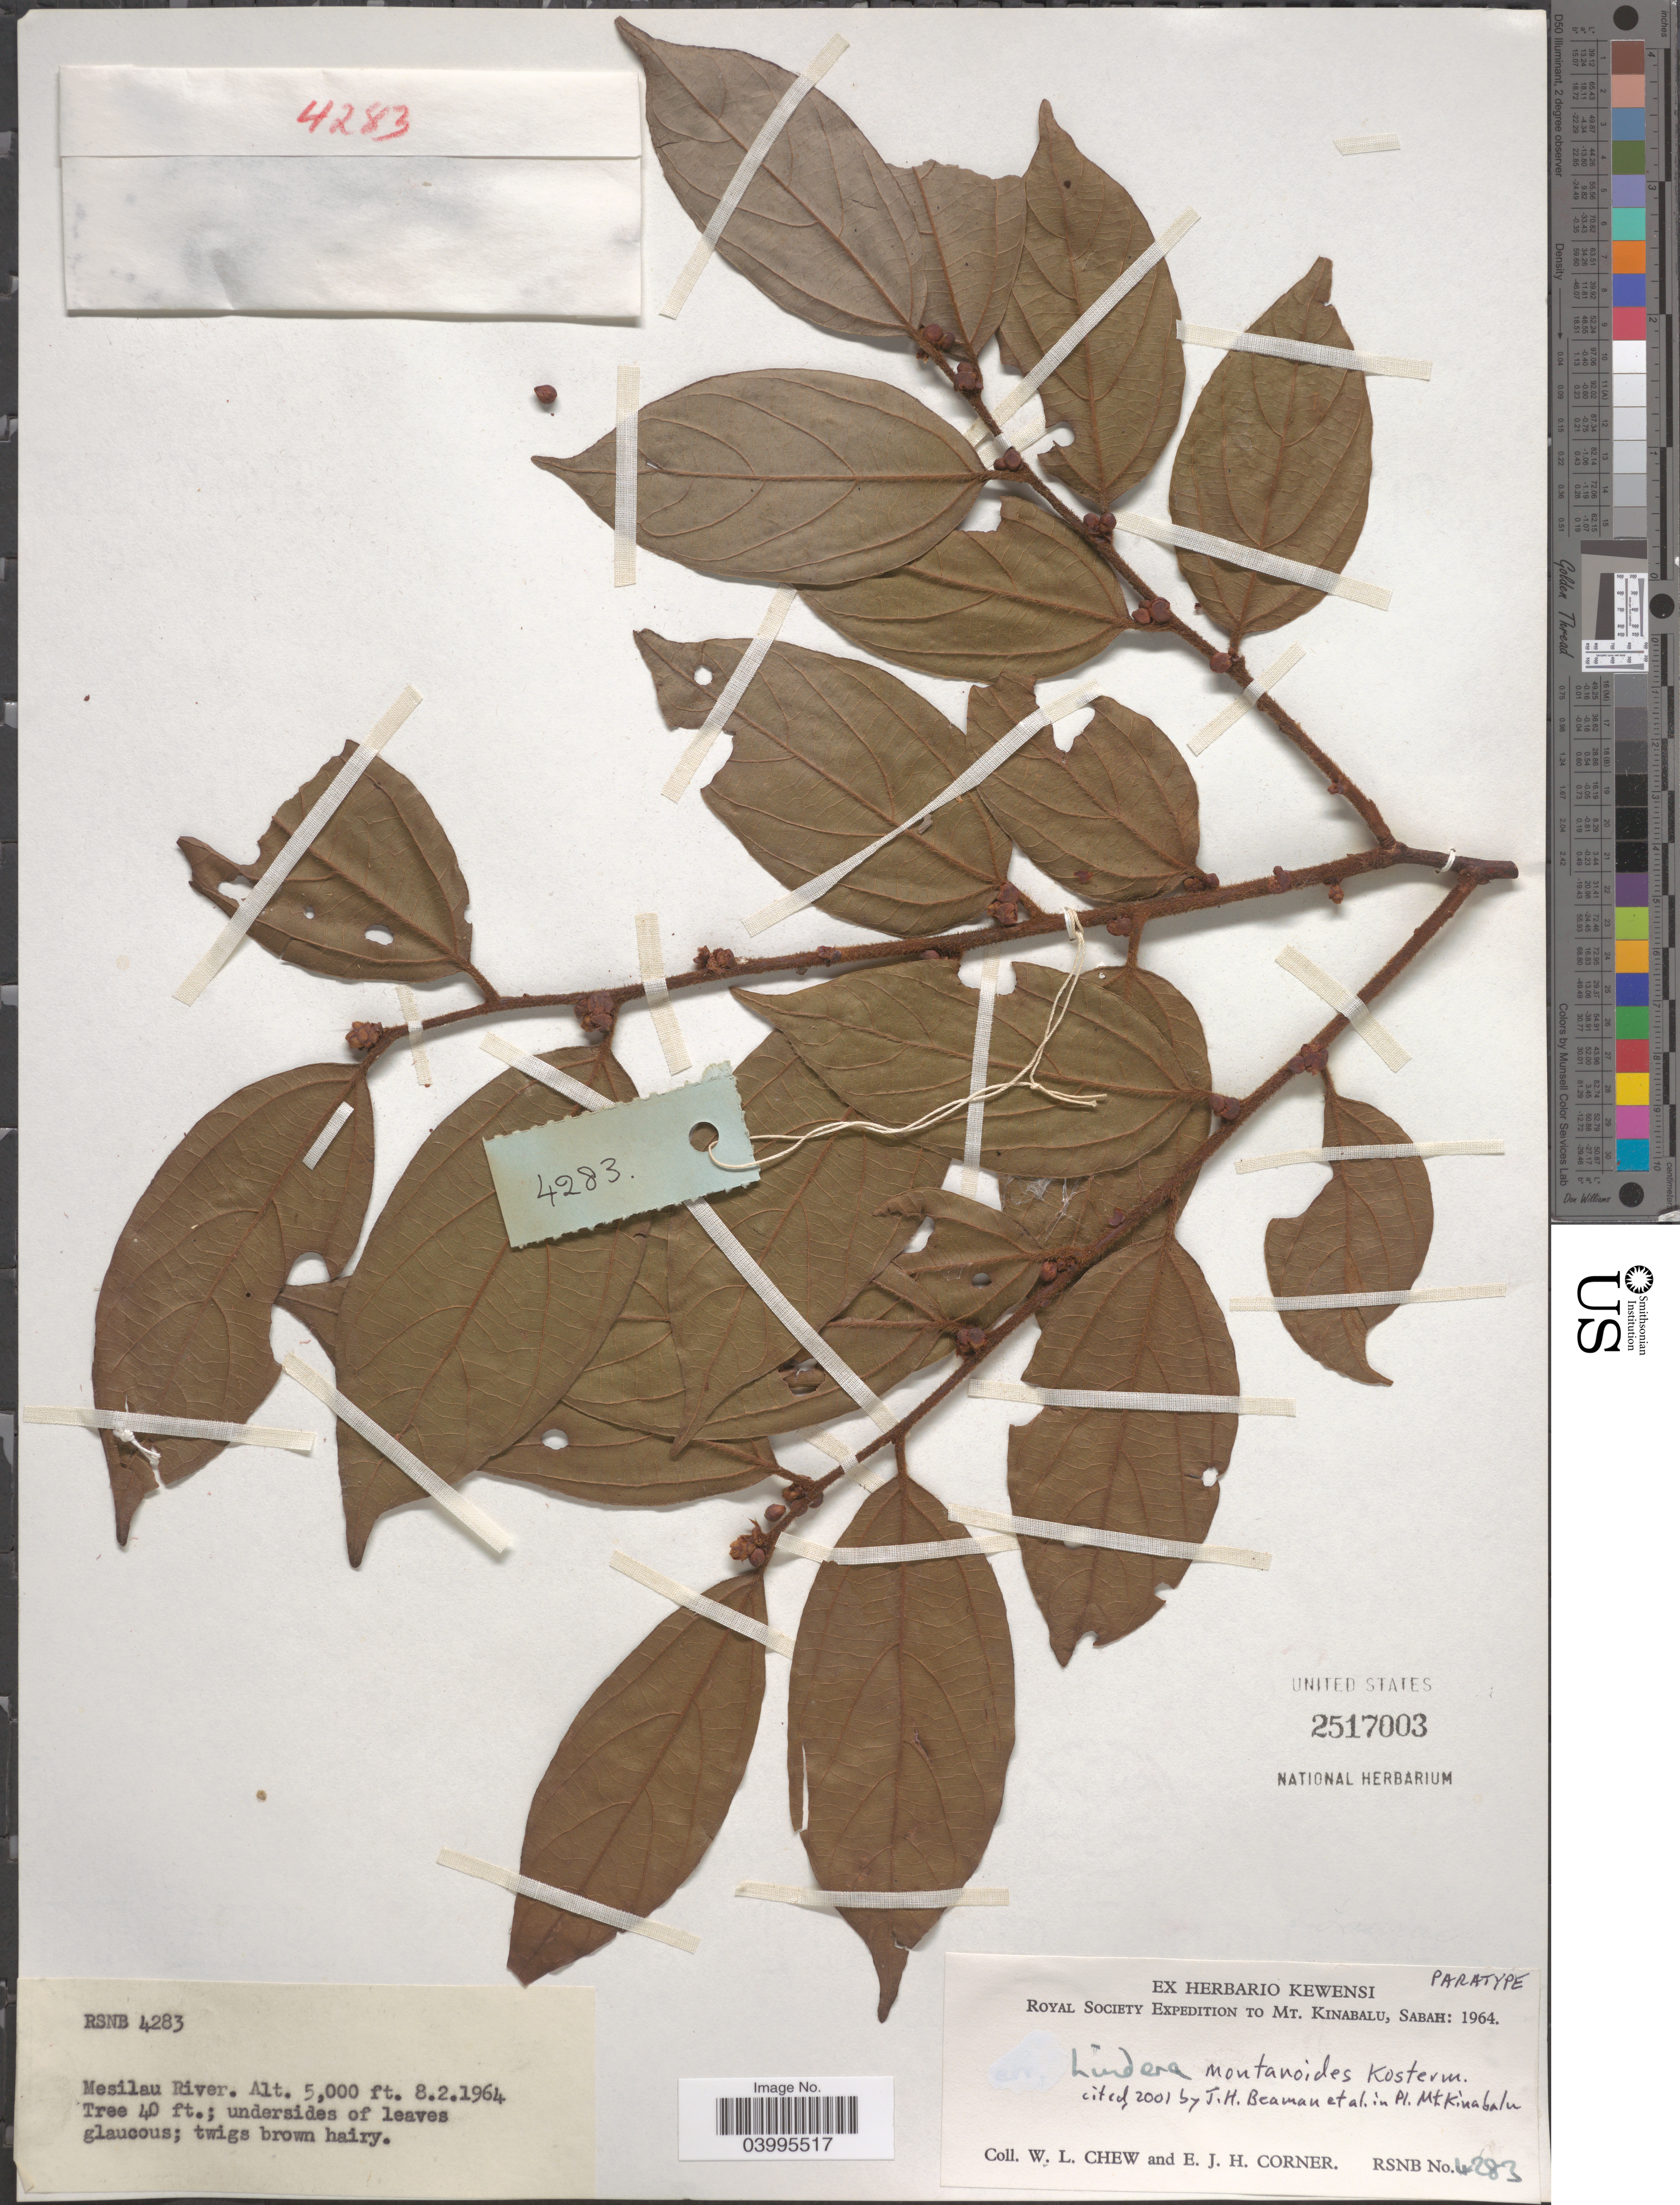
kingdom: Plantae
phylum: Tracheophyta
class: Magnoliopsida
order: Laurales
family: Lauraceae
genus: Lindera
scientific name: Lindera montanoides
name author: Kosterm.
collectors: W. Chew & E. Corner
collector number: RSNB4283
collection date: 1964-02-08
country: Malaysia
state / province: Sabah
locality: Mt. Kinabalu. Mesilau River.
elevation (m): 1524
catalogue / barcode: US 2517003